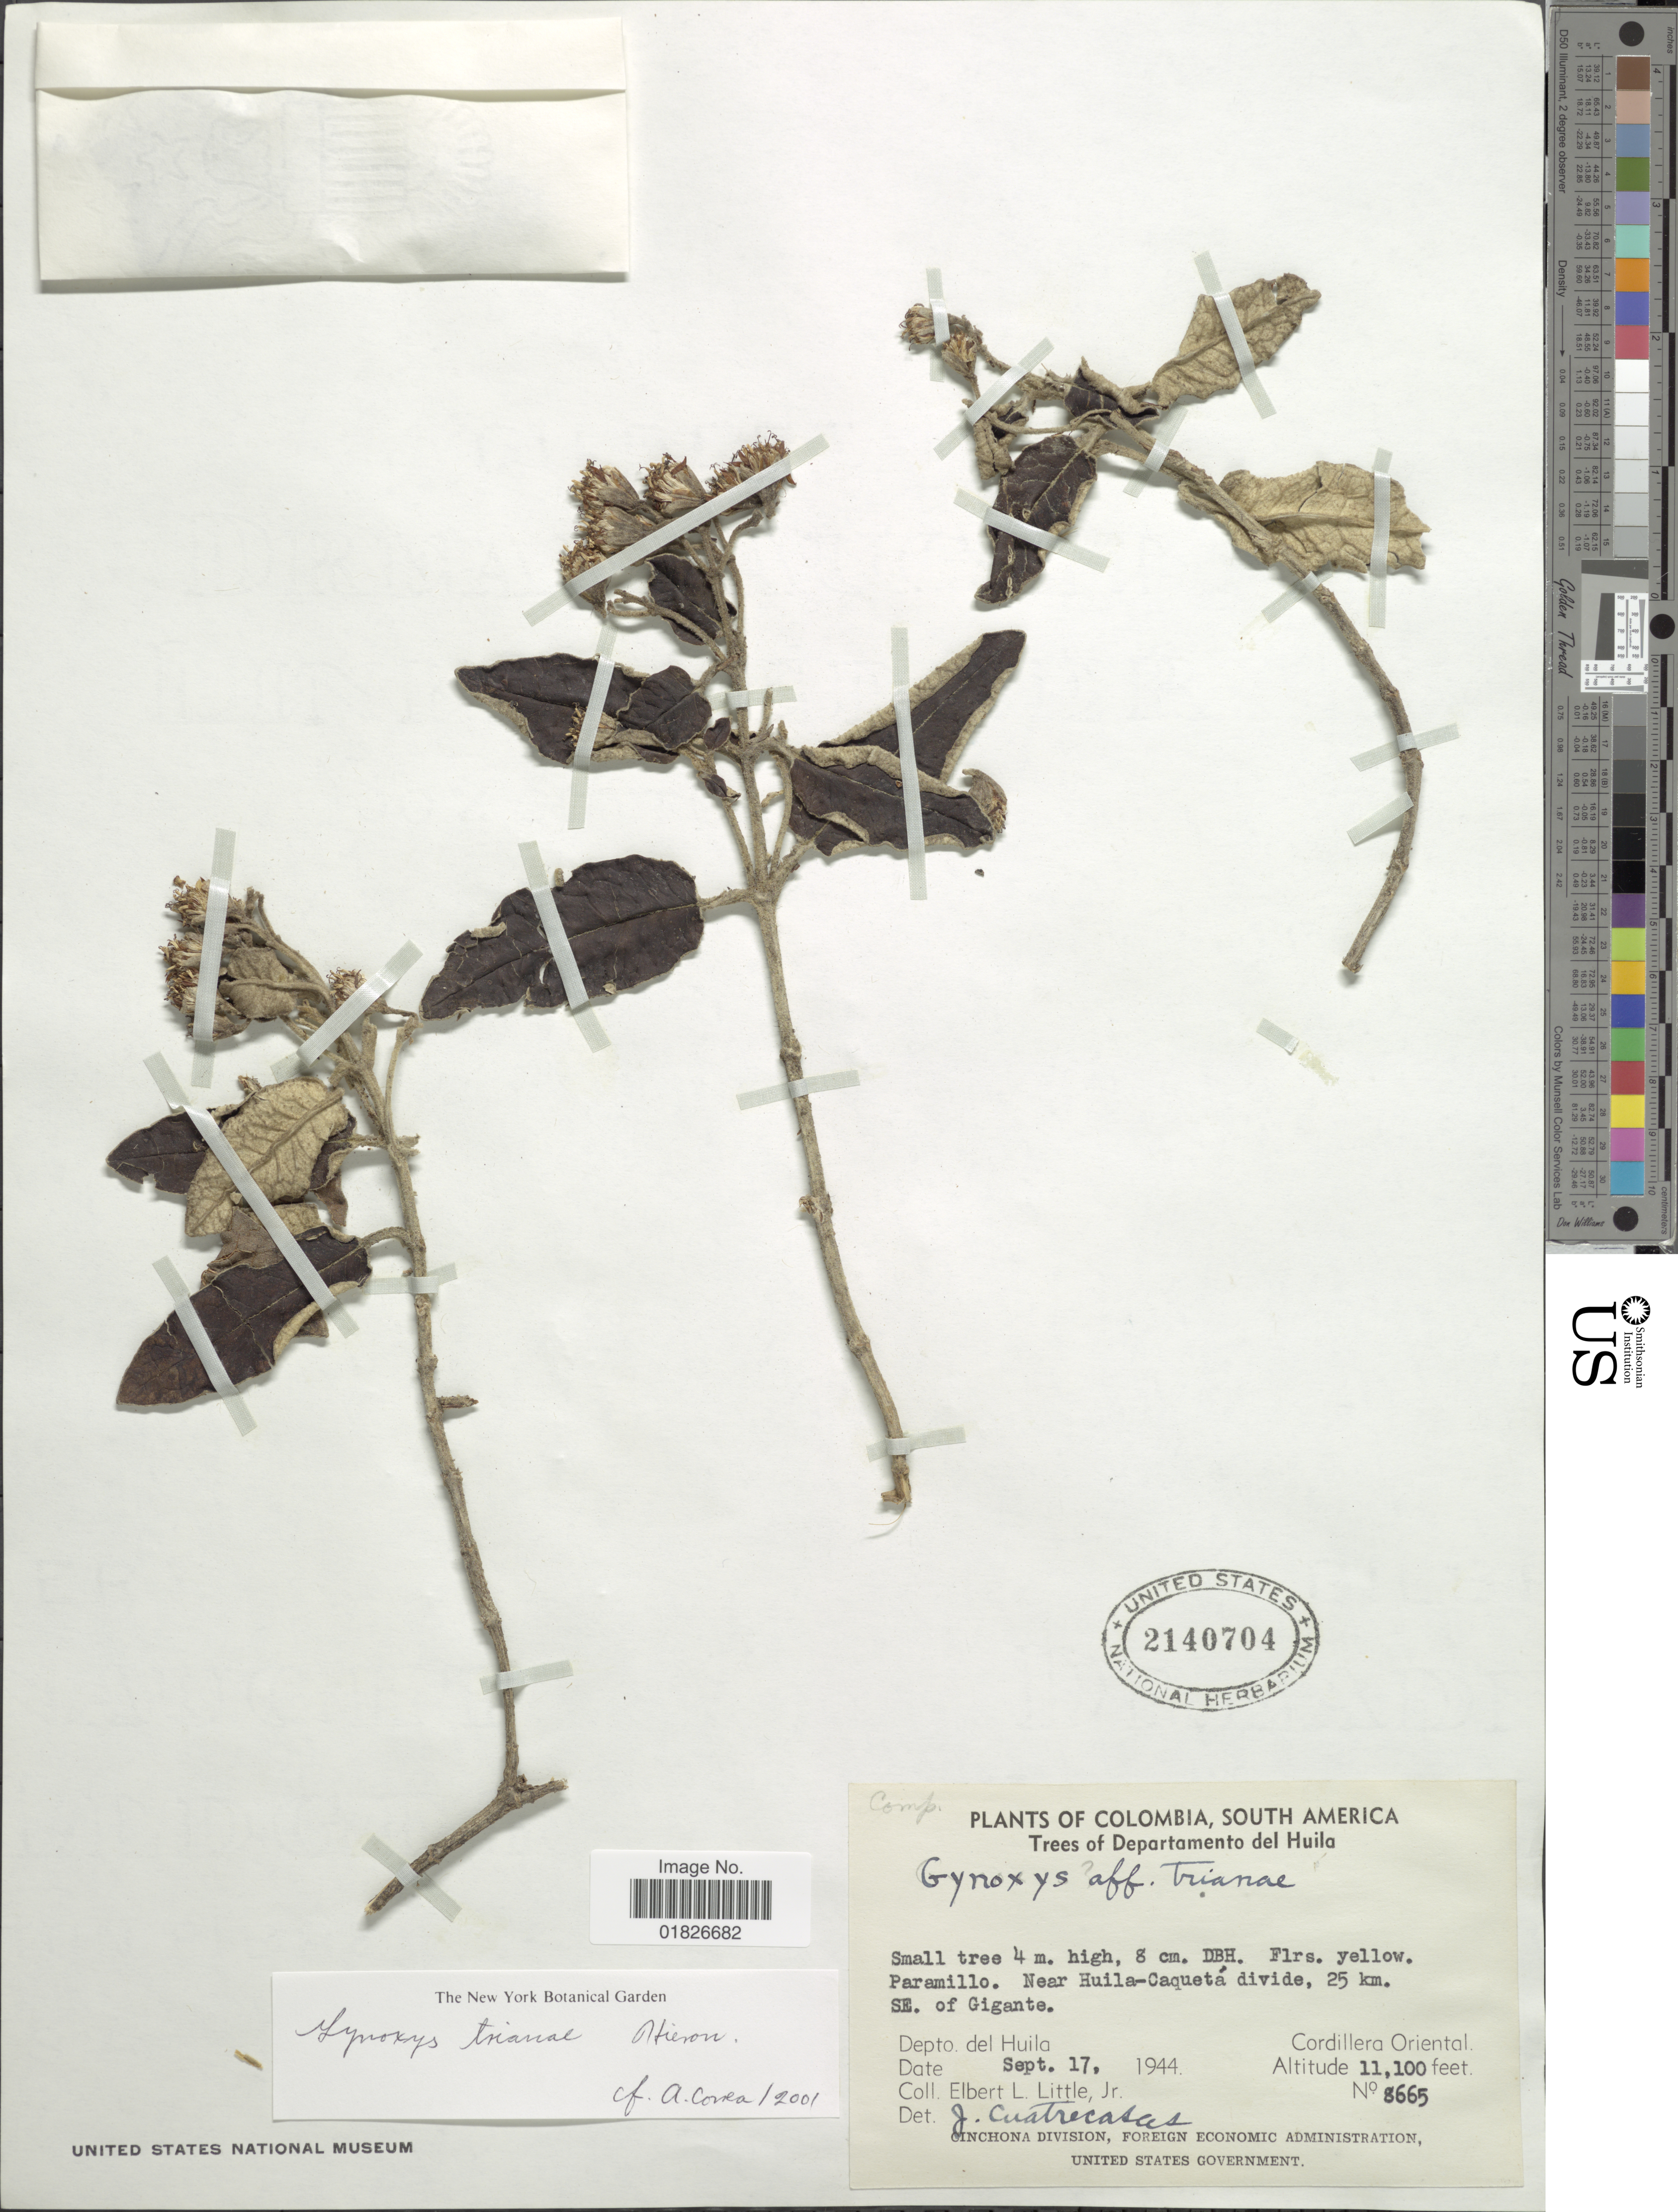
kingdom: Plantae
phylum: Tracheophyta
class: Magnoliopsida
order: Asterales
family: Asteraceae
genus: Gynoxys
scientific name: Gynoxys trianae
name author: Hieron.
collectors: E. L. Little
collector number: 8665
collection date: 1944-09-17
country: Colombia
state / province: Huila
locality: South America, near Huila-Caqueta divide, 25 km SE of Gigante, Cordillera Oriental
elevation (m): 3383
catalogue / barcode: US 2140704